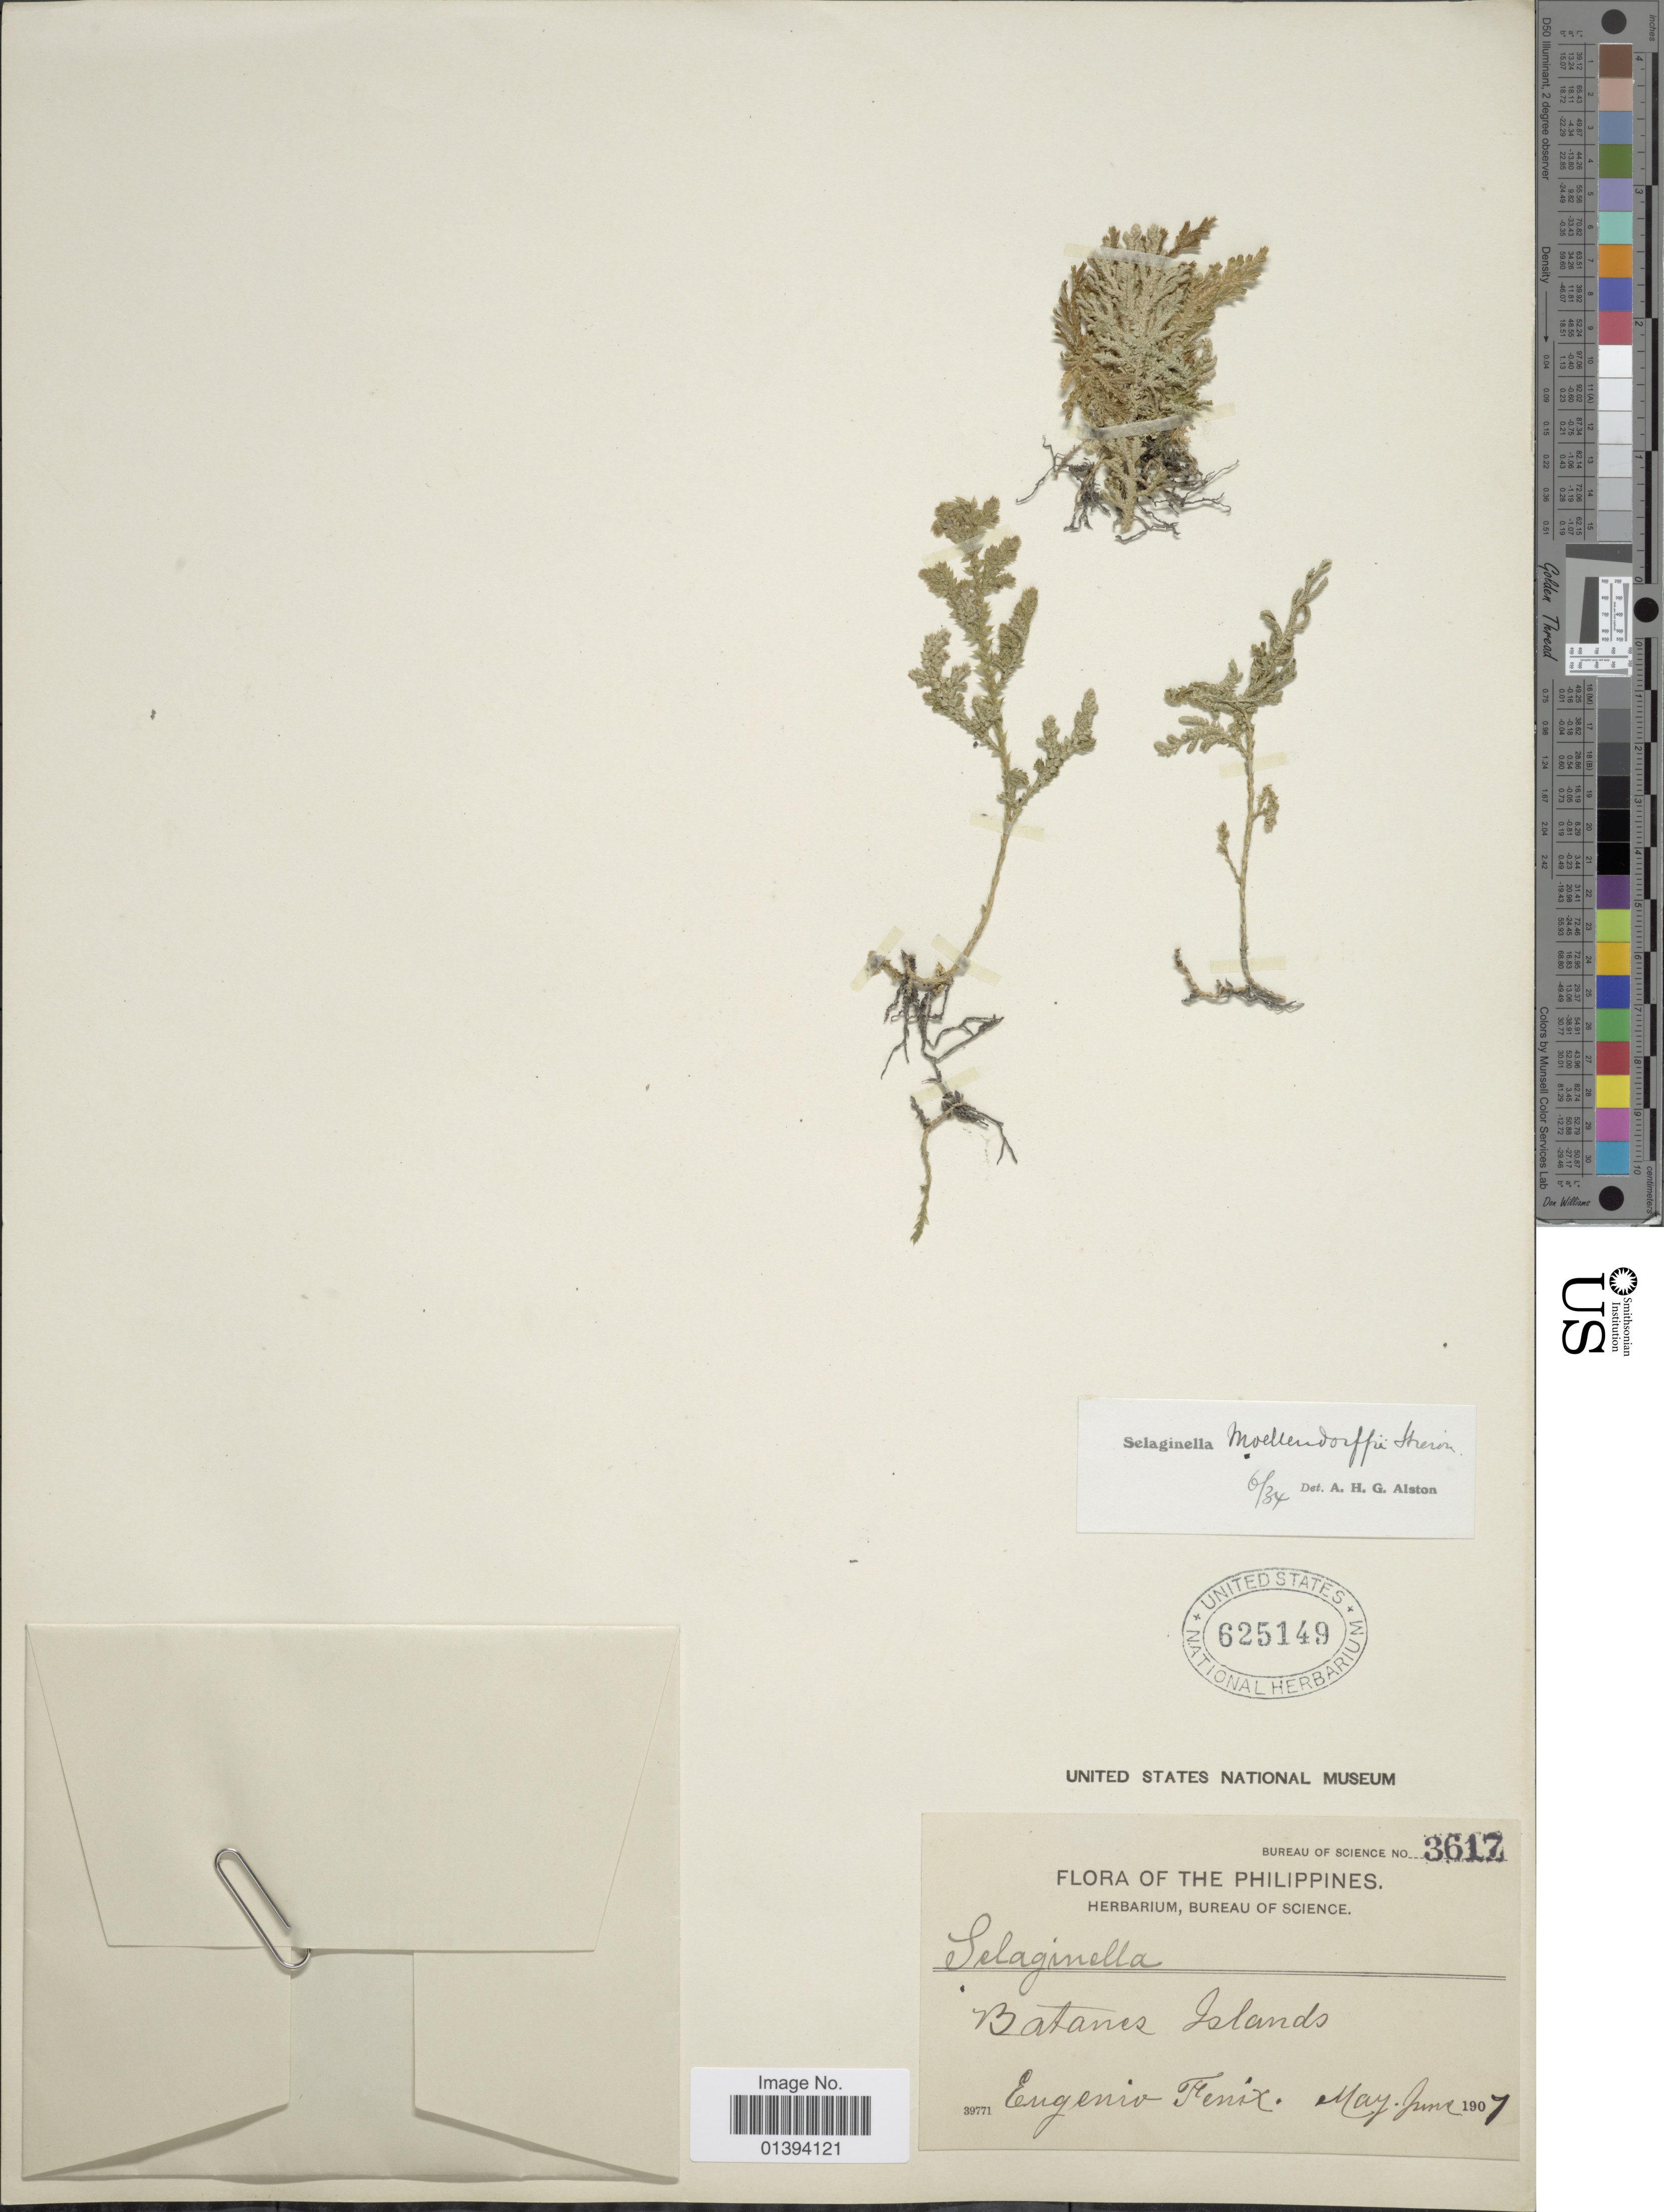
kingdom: Plantae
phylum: Tracheophyta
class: Lycopodiopsida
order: Selaginellales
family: Selaginellaceae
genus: Selaginella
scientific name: Selaginella moellendorffii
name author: Hieron.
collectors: E. Fénix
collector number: Bureau of Science 3617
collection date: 1907-05/1907-06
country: Philippines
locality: Batanes Islands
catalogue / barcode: US 625149